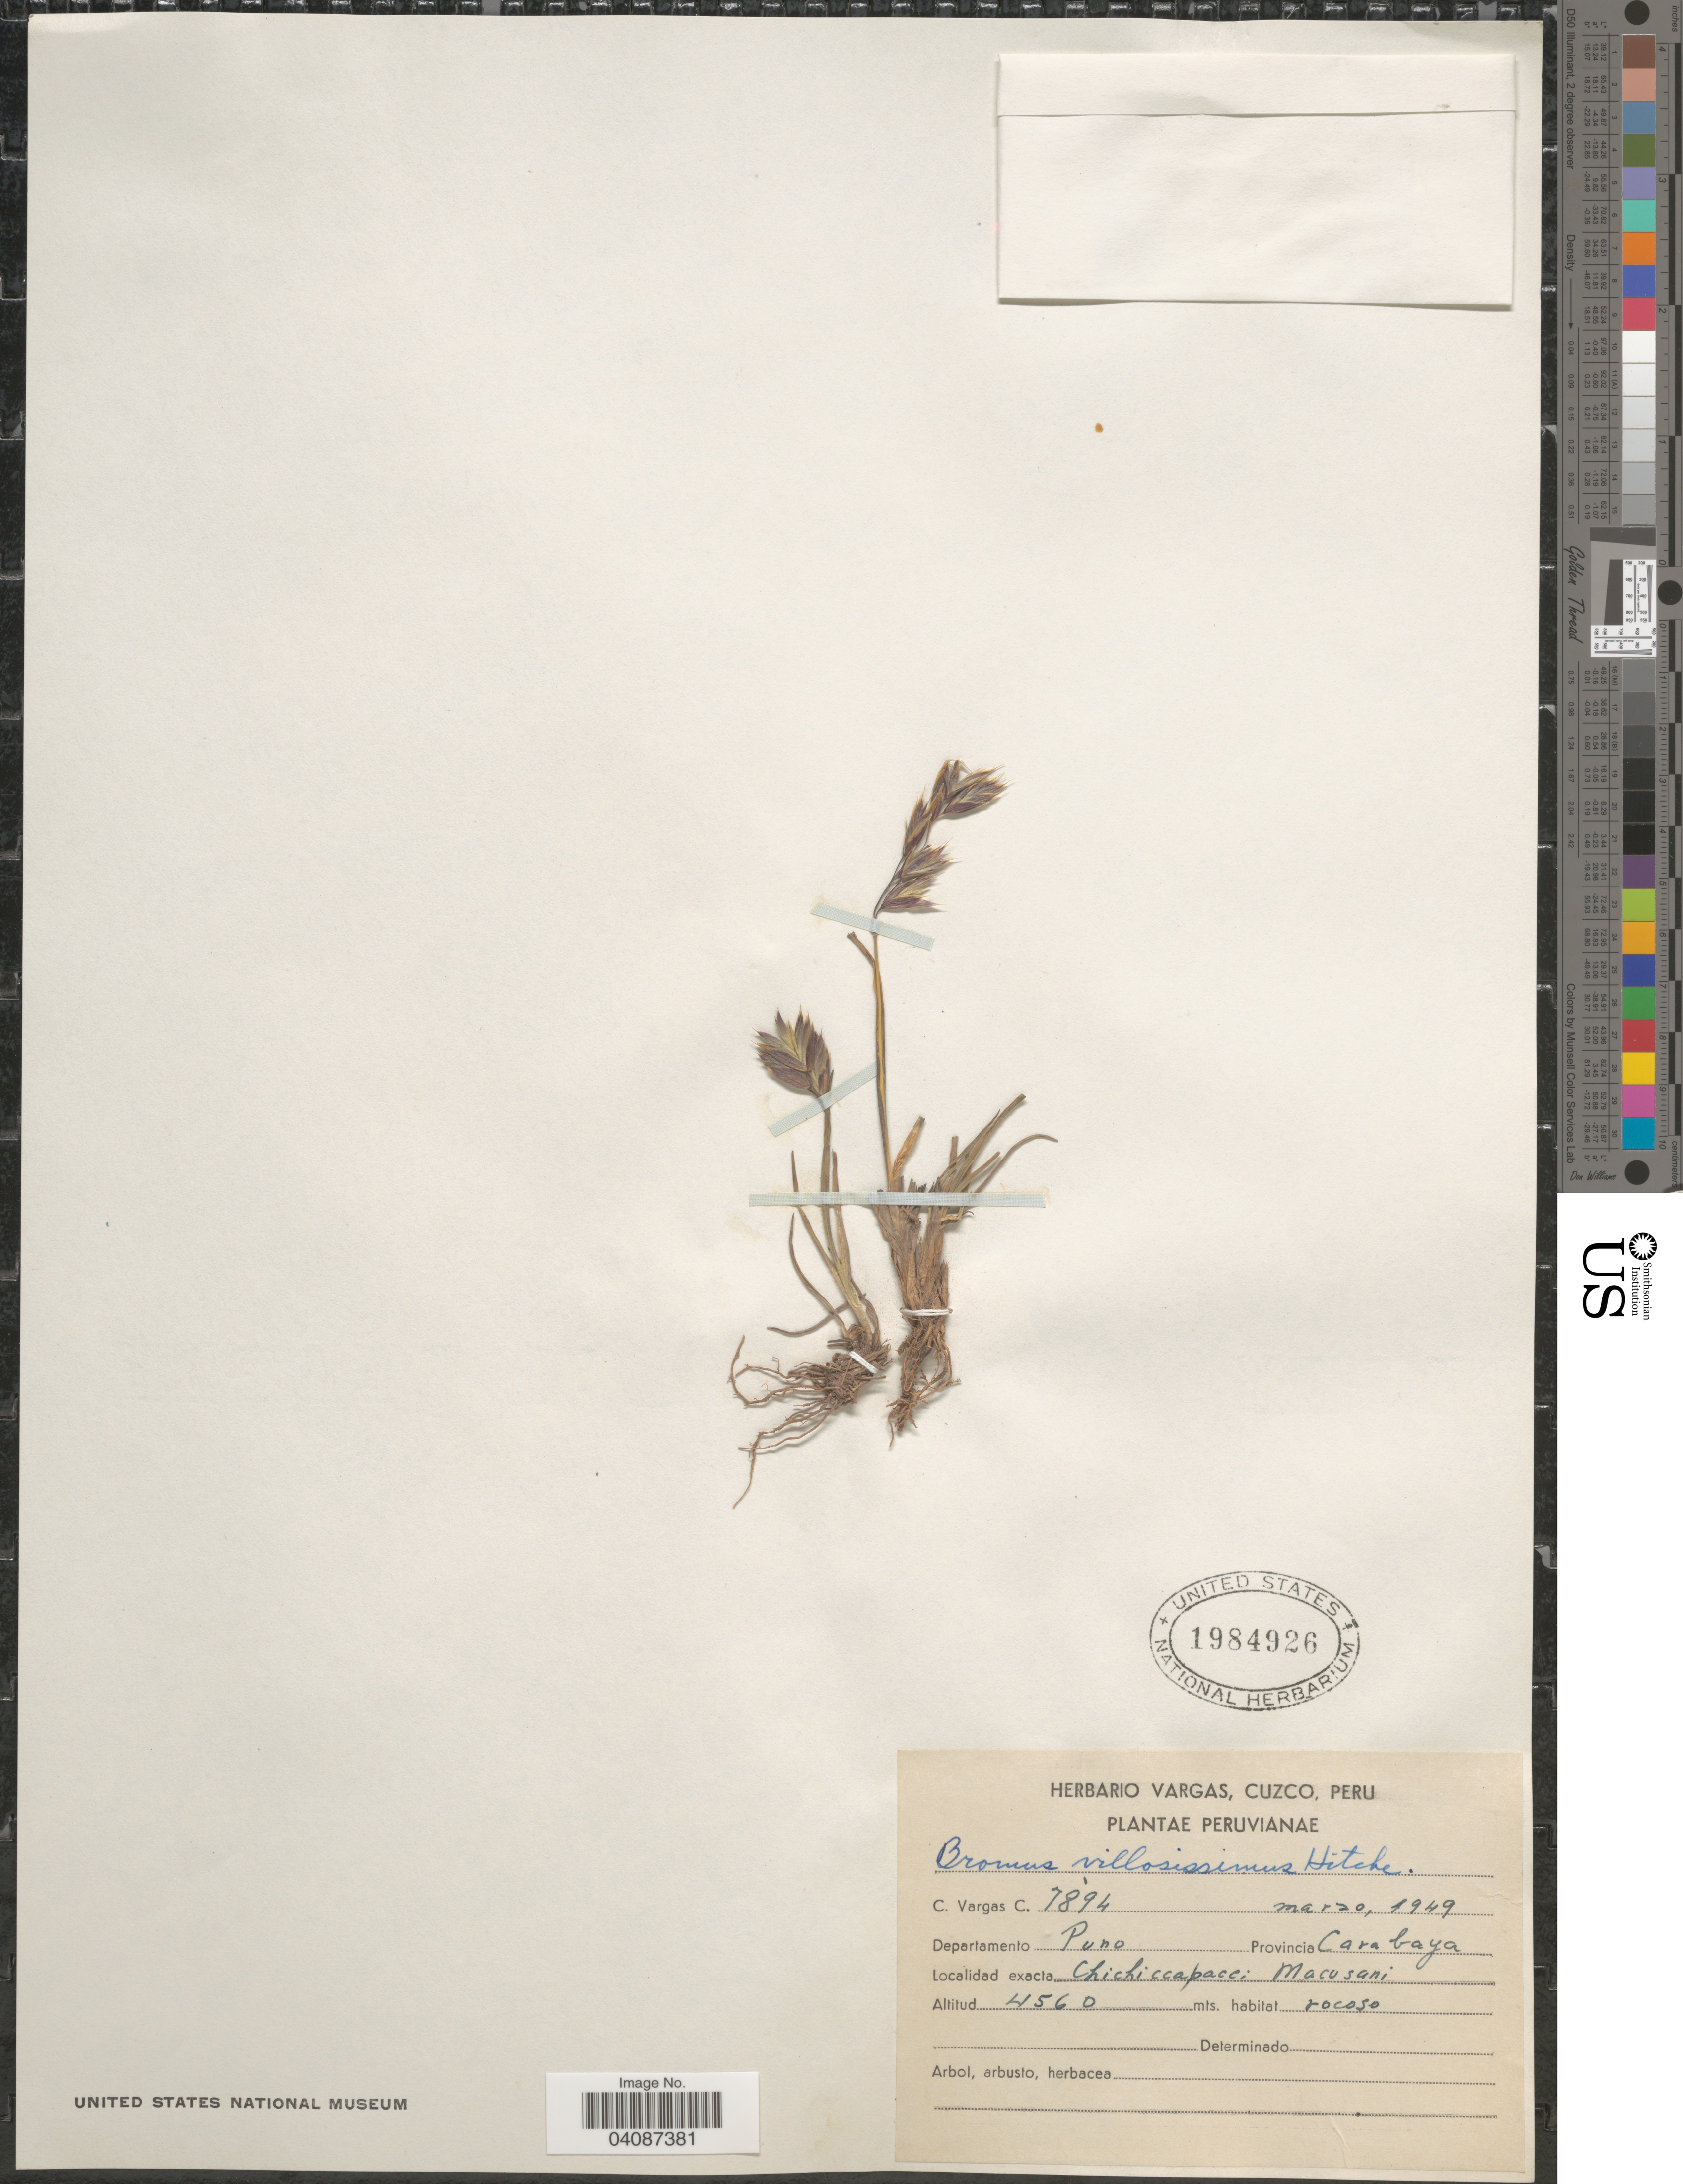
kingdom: Plantae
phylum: Tracheophyta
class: Liliopsida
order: Poales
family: Poaceae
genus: Bromus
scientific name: Bromus villosissimus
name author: Hitchc.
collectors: C. Vargas Calderón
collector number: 7894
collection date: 1949-03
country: Peru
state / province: Puno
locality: Departamento Puno. Provincia Carabaya. Chichiccapace; Macusani.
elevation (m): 4560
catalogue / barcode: US 1984926